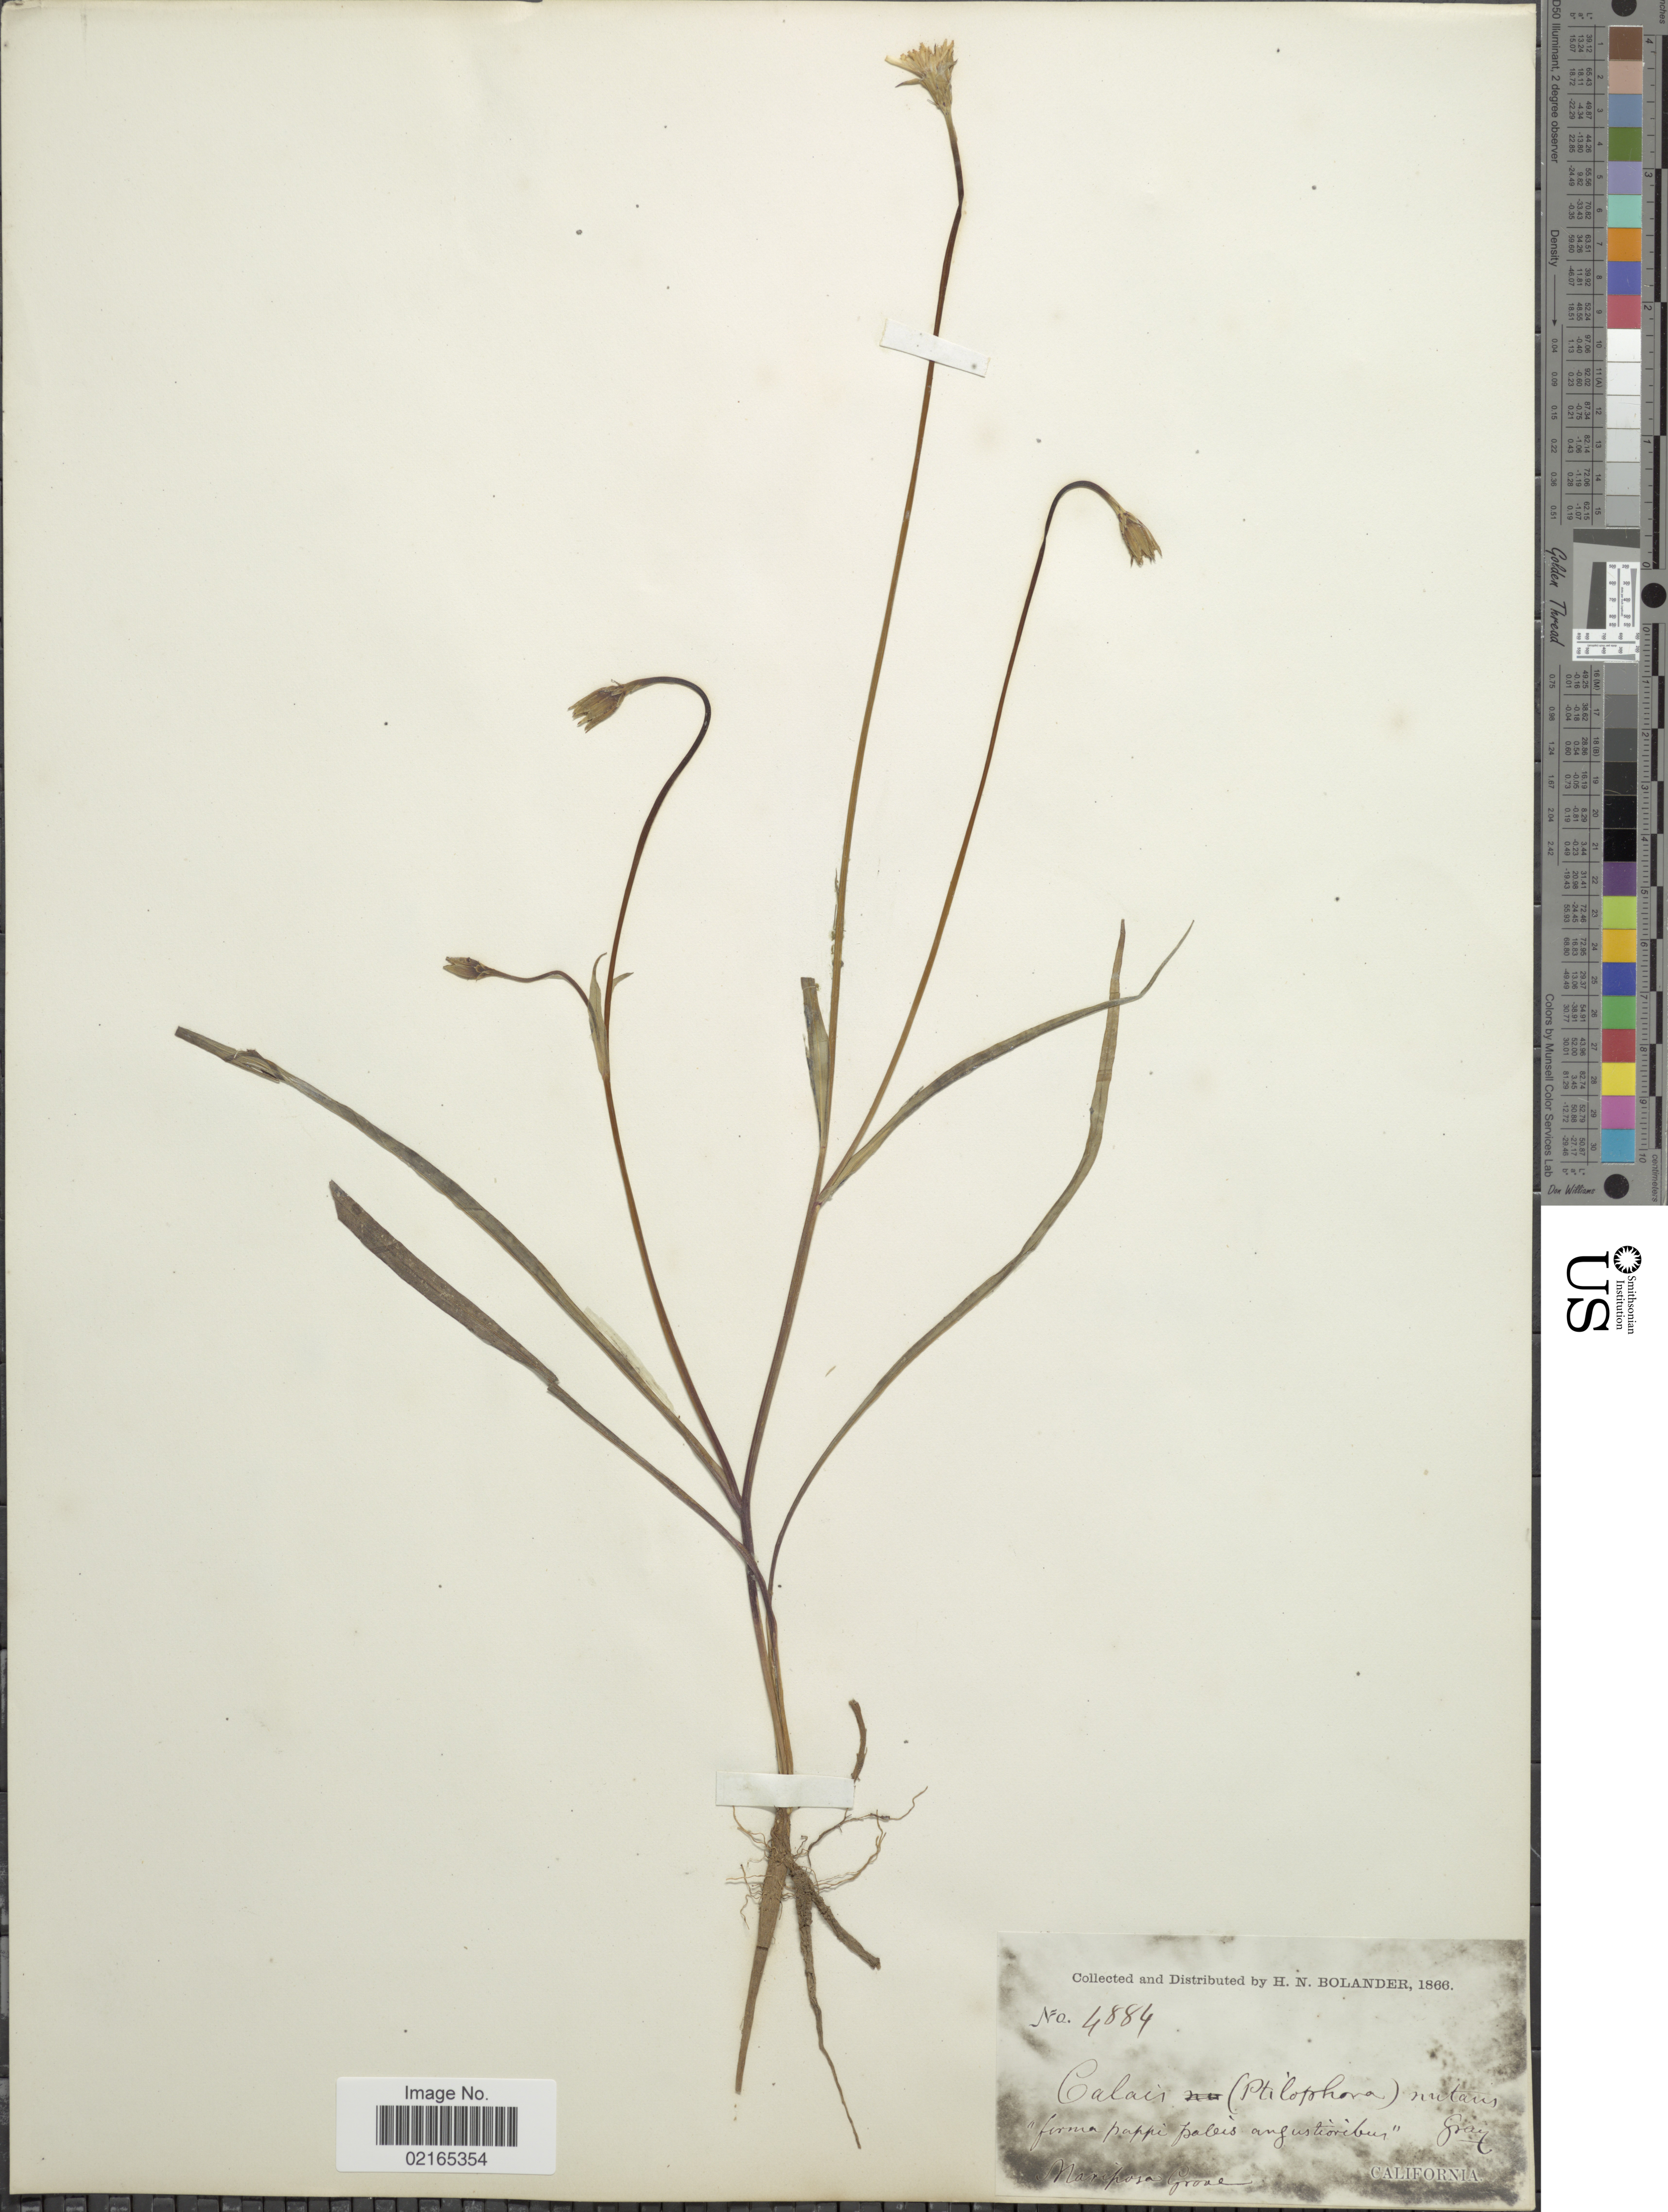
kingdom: Plantae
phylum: Tracheophyta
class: Magnoliopsida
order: Asterales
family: Asteraceae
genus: Microseris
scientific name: Microseris nutans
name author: (Hook.) Sch. Bip.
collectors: H. Bolander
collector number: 4884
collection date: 1866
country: United States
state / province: California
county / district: Mariposa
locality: Mariposa Grove